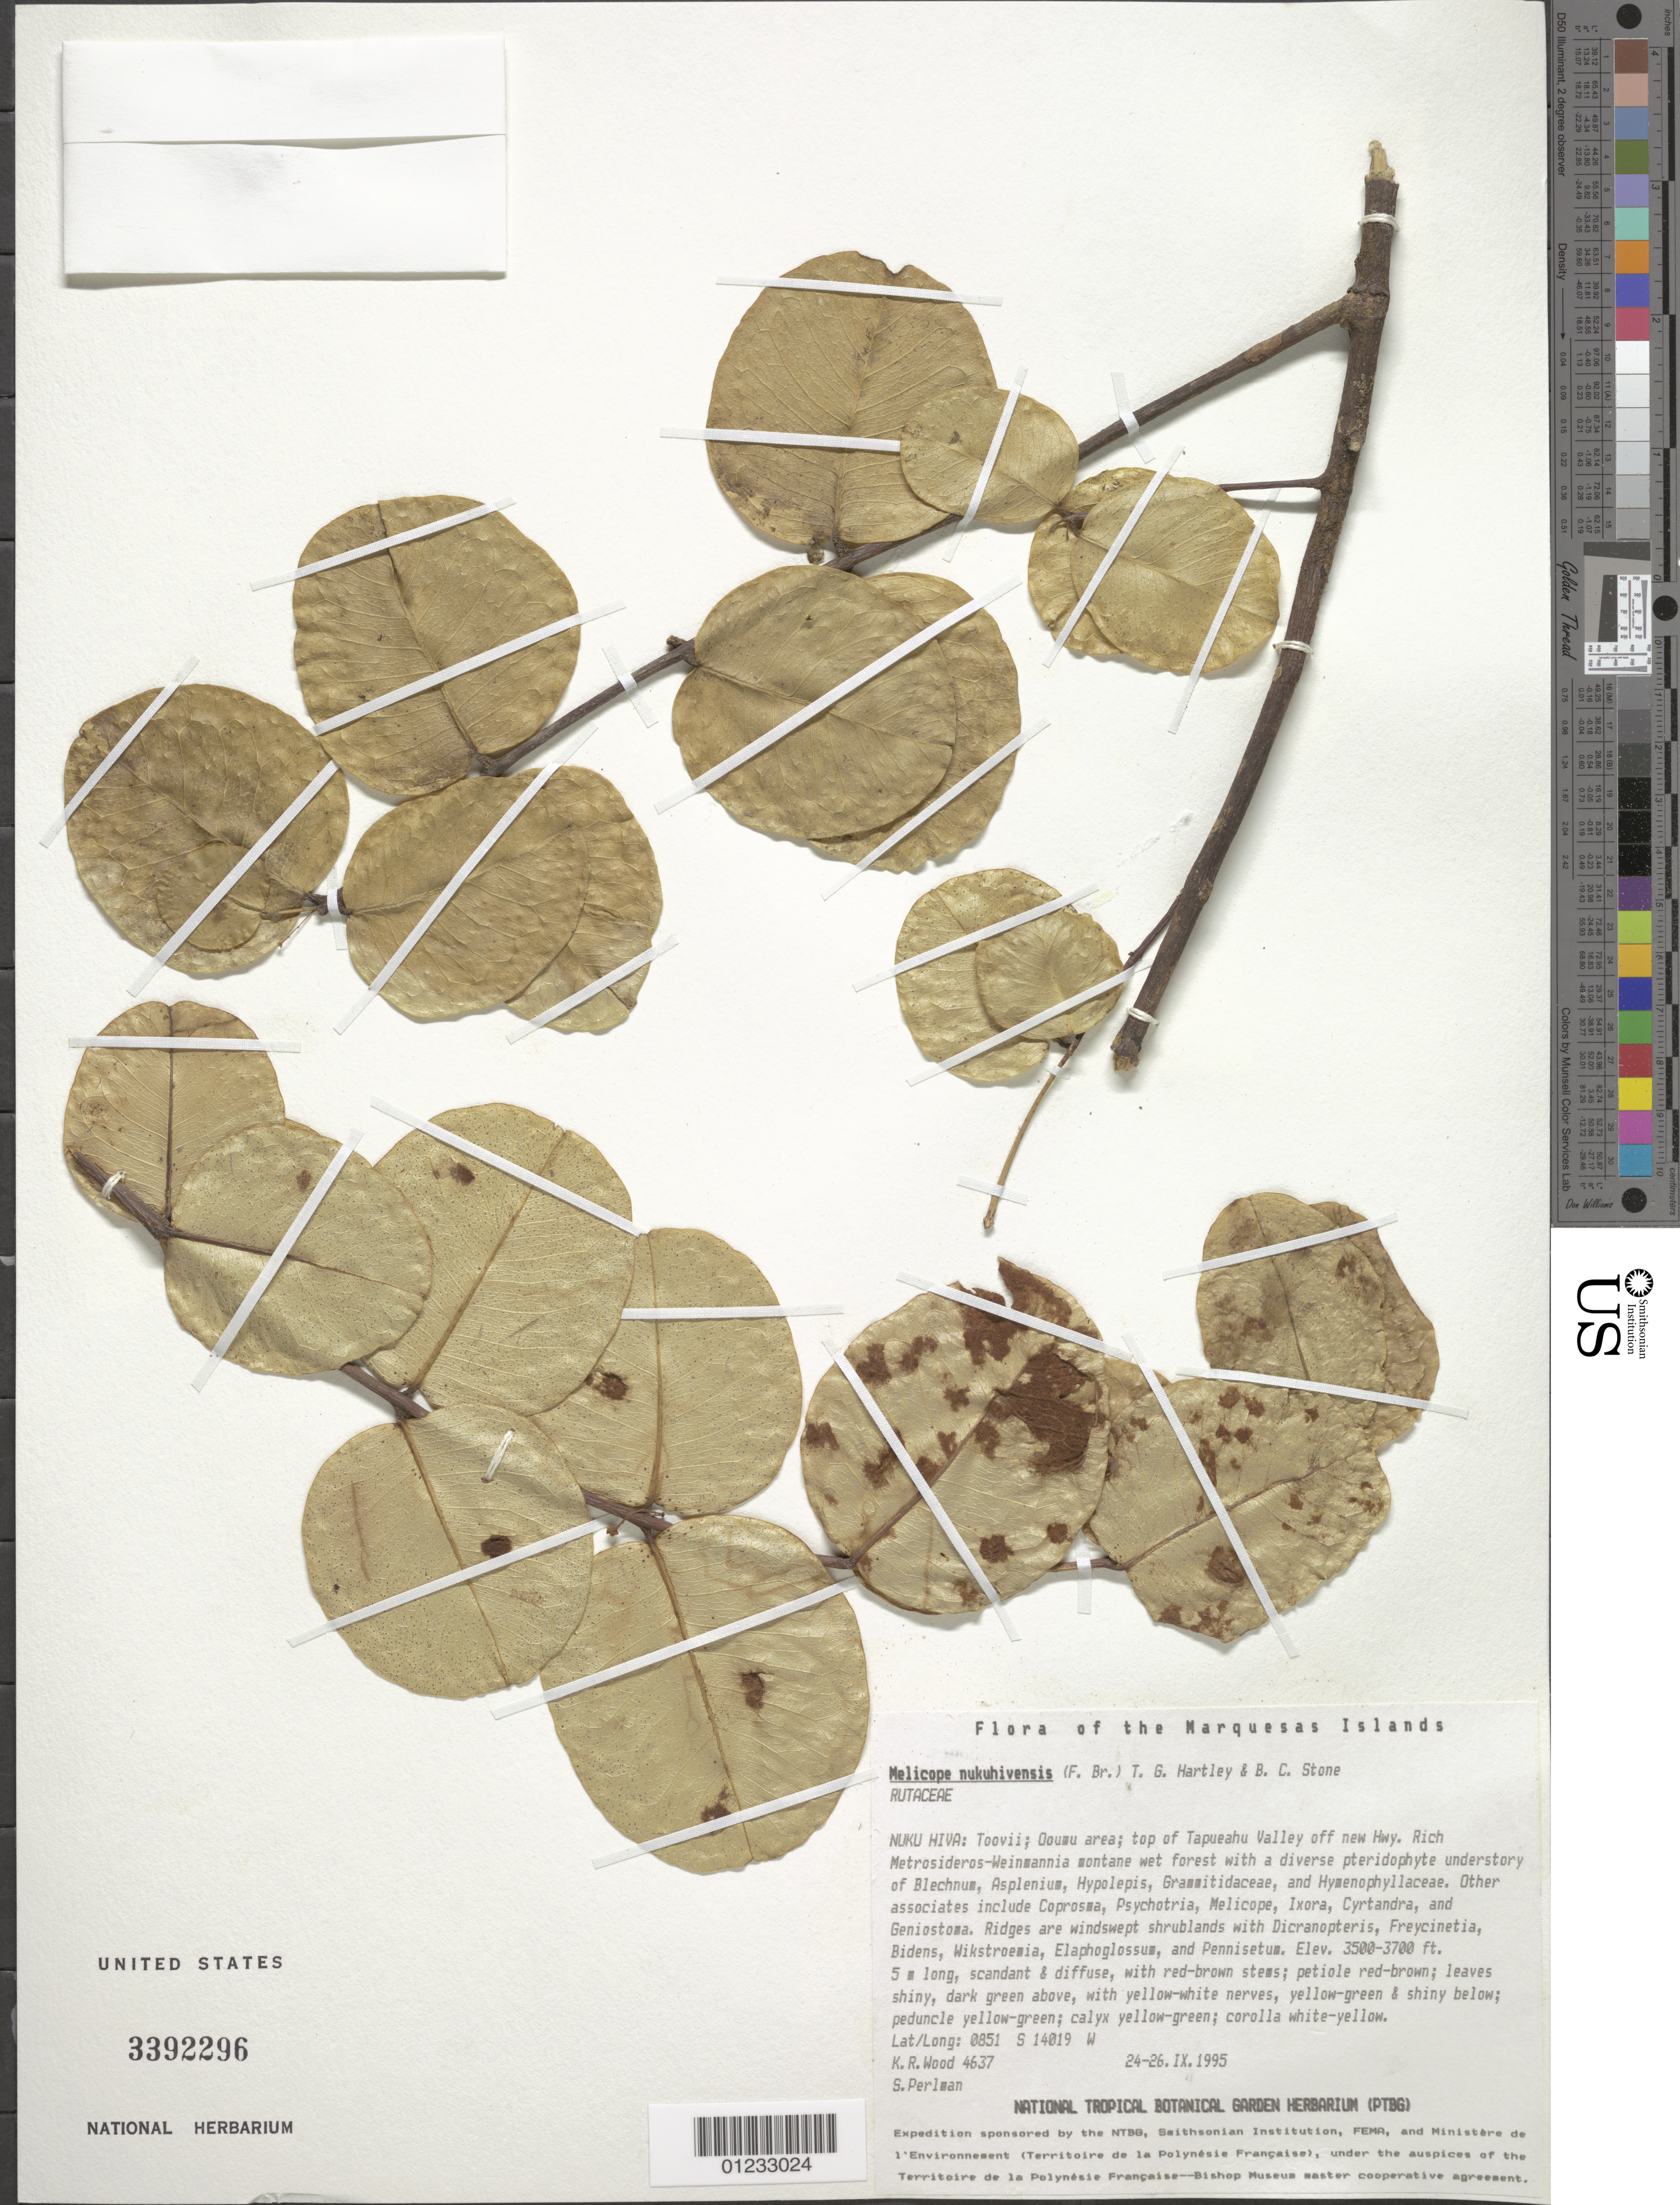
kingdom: Plantae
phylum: Tracheophyta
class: Magnoliopsida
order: Sapindales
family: Rutaceae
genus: Melicope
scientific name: Melicope nukuhivensis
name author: (F. Br.) T.G. Hartley & B.C. Stone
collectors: K. R. Wood & S. P. Perlman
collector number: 4637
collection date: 1995-09-24/1995-09-26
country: French Polynesia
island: Nuku Hiva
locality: Toovii, Ooumu area, top of Tapueahu Valley off new hwy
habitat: Rich Metrosideros - Weinmannia montane wet forests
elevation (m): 1067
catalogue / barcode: US 3392296